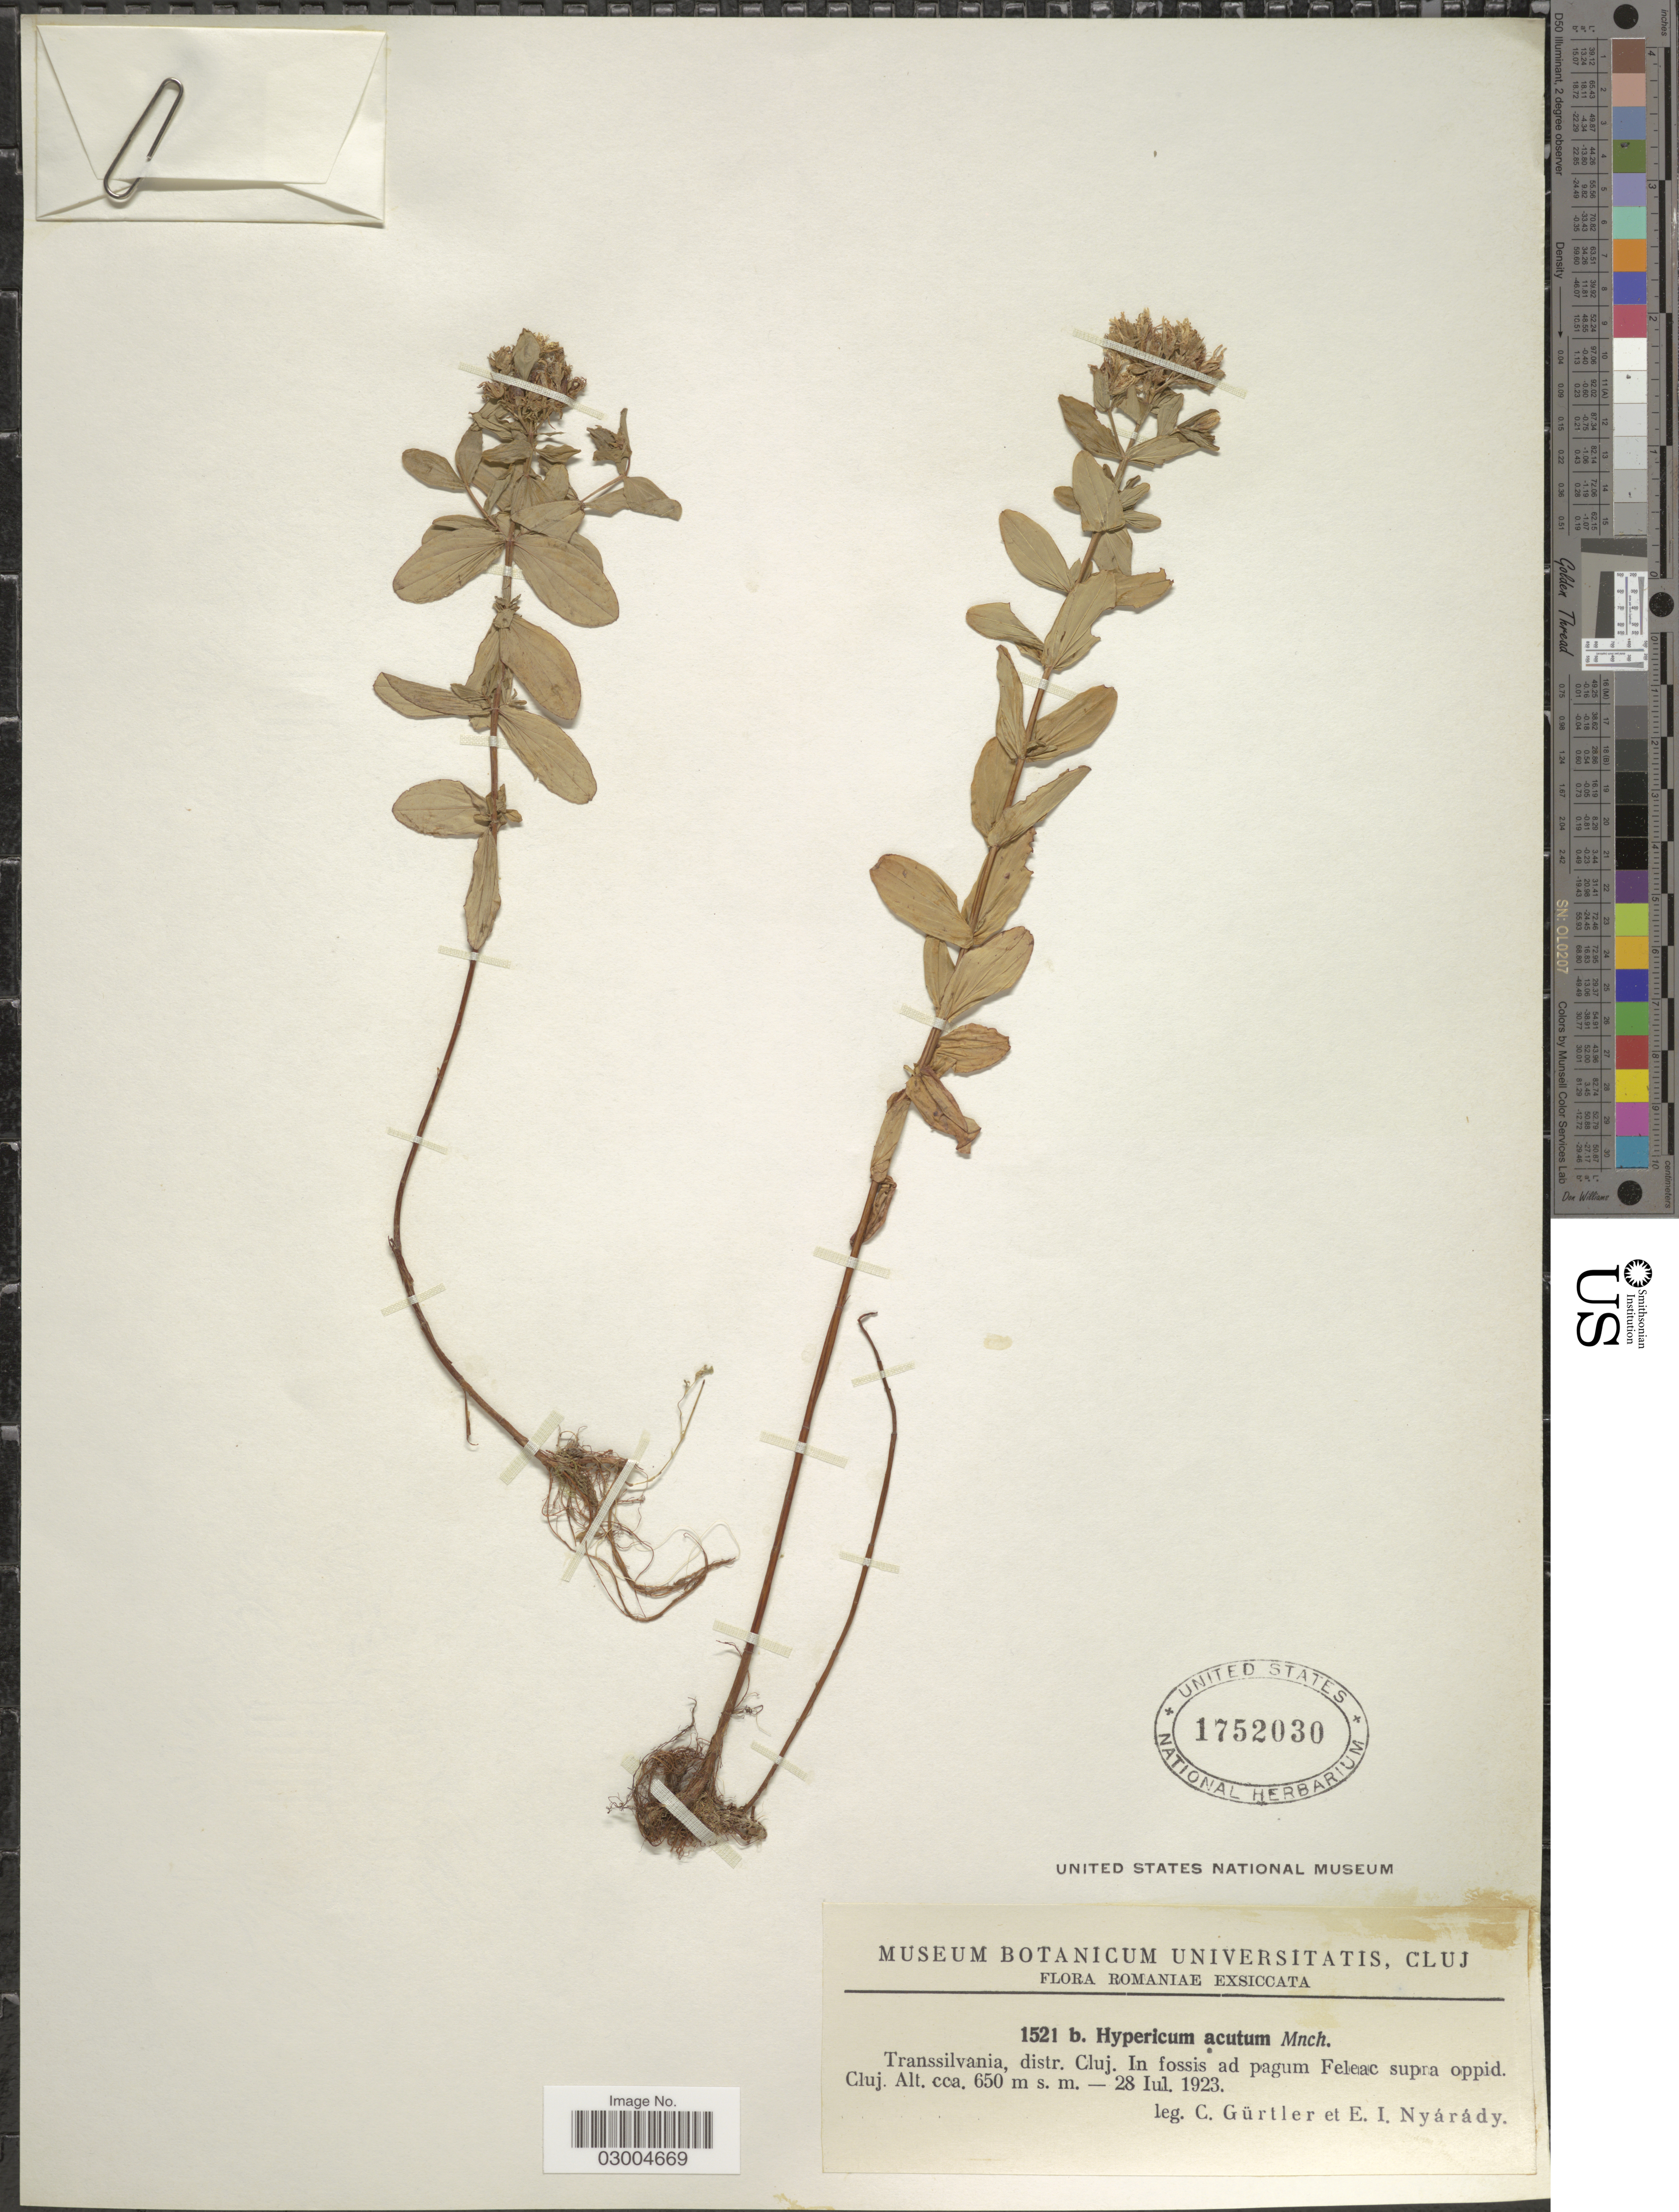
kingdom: Plantae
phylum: Tracheophyta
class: Magnoliopsida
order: Malpighiales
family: Hypericaceae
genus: Hypericum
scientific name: Hypericum acutum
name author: Moench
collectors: C. Gürtler & E. Nyárády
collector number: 1521b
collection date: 1923-07-28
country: Romania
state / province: Cluj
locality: Transilvania, distr. Cluj. In fossis ad pagum Feleac supra oppid. Cluj.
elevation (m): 650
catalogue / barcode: US 1752030